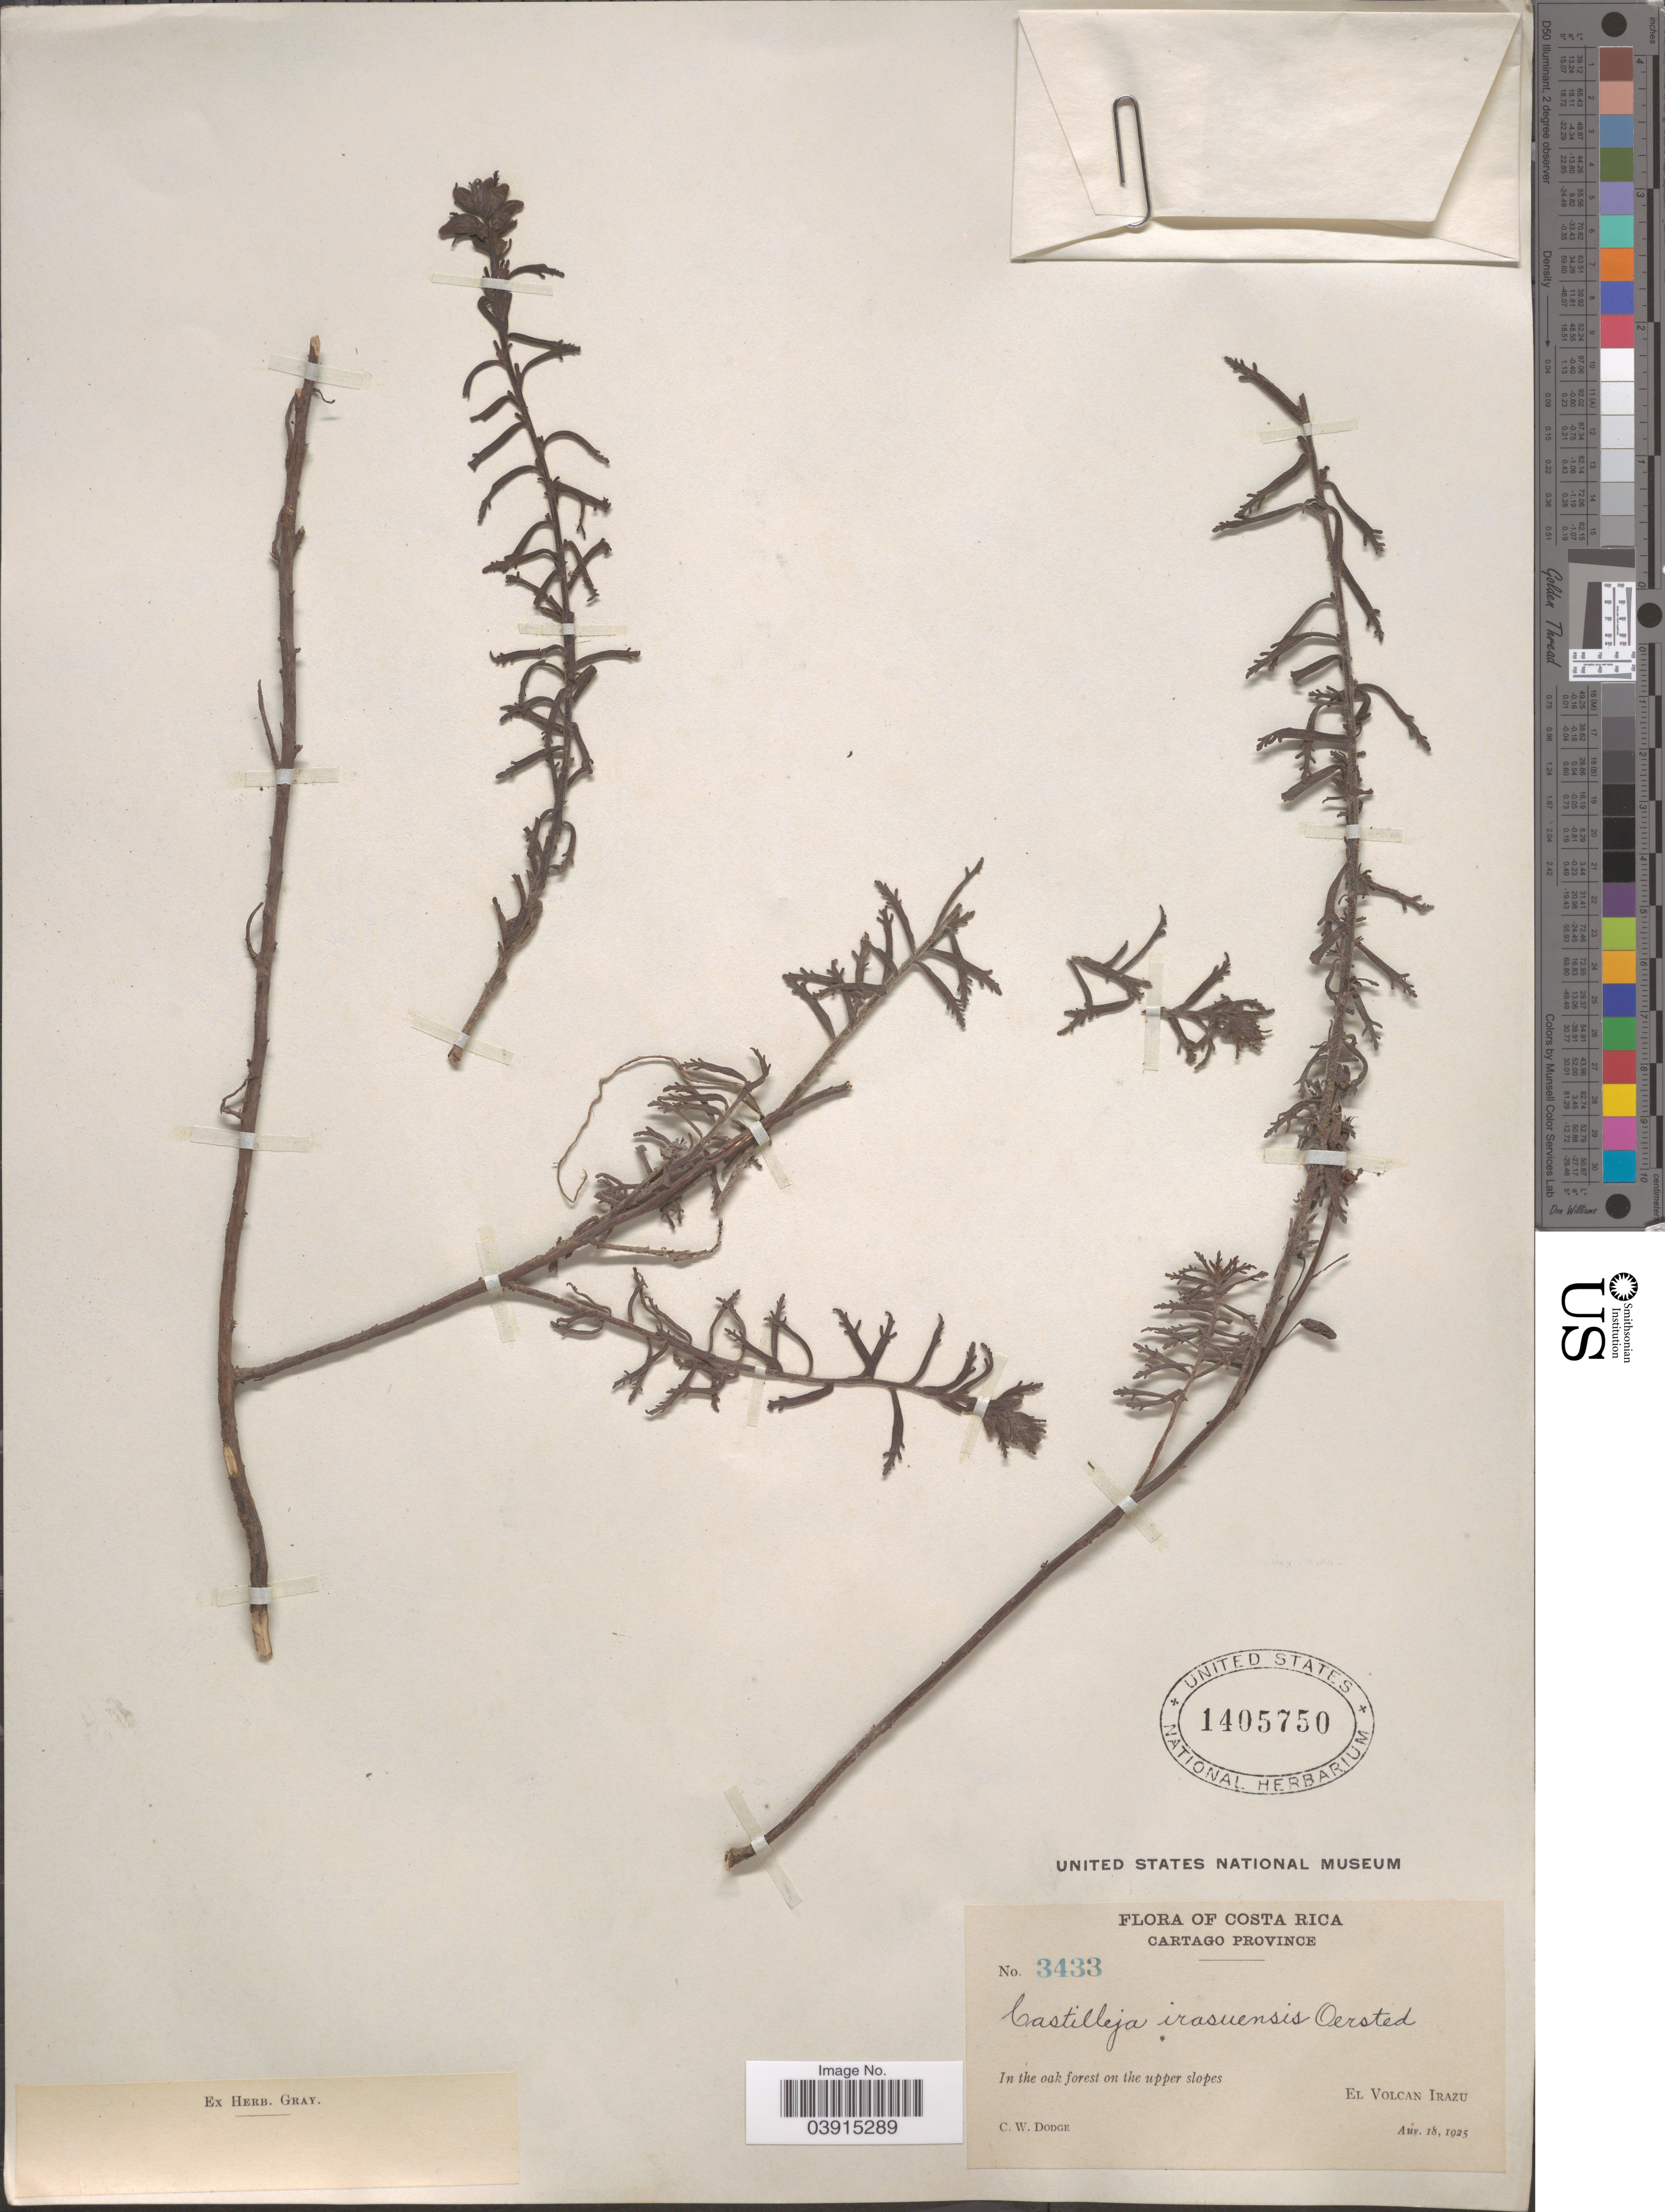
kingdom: Plantae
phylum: Tracheophyta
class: Magnoliopsida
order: Lamiales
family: Orobanchaceae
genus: Castilleja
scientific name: Castilleja irazuensis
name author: Oerst.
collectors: C. Dodge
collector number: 3433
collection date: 1925-08-18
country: Costa Rica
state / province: Cartago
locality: On the upper slopes. El Volcan Irazu.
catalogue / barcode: US 1405750